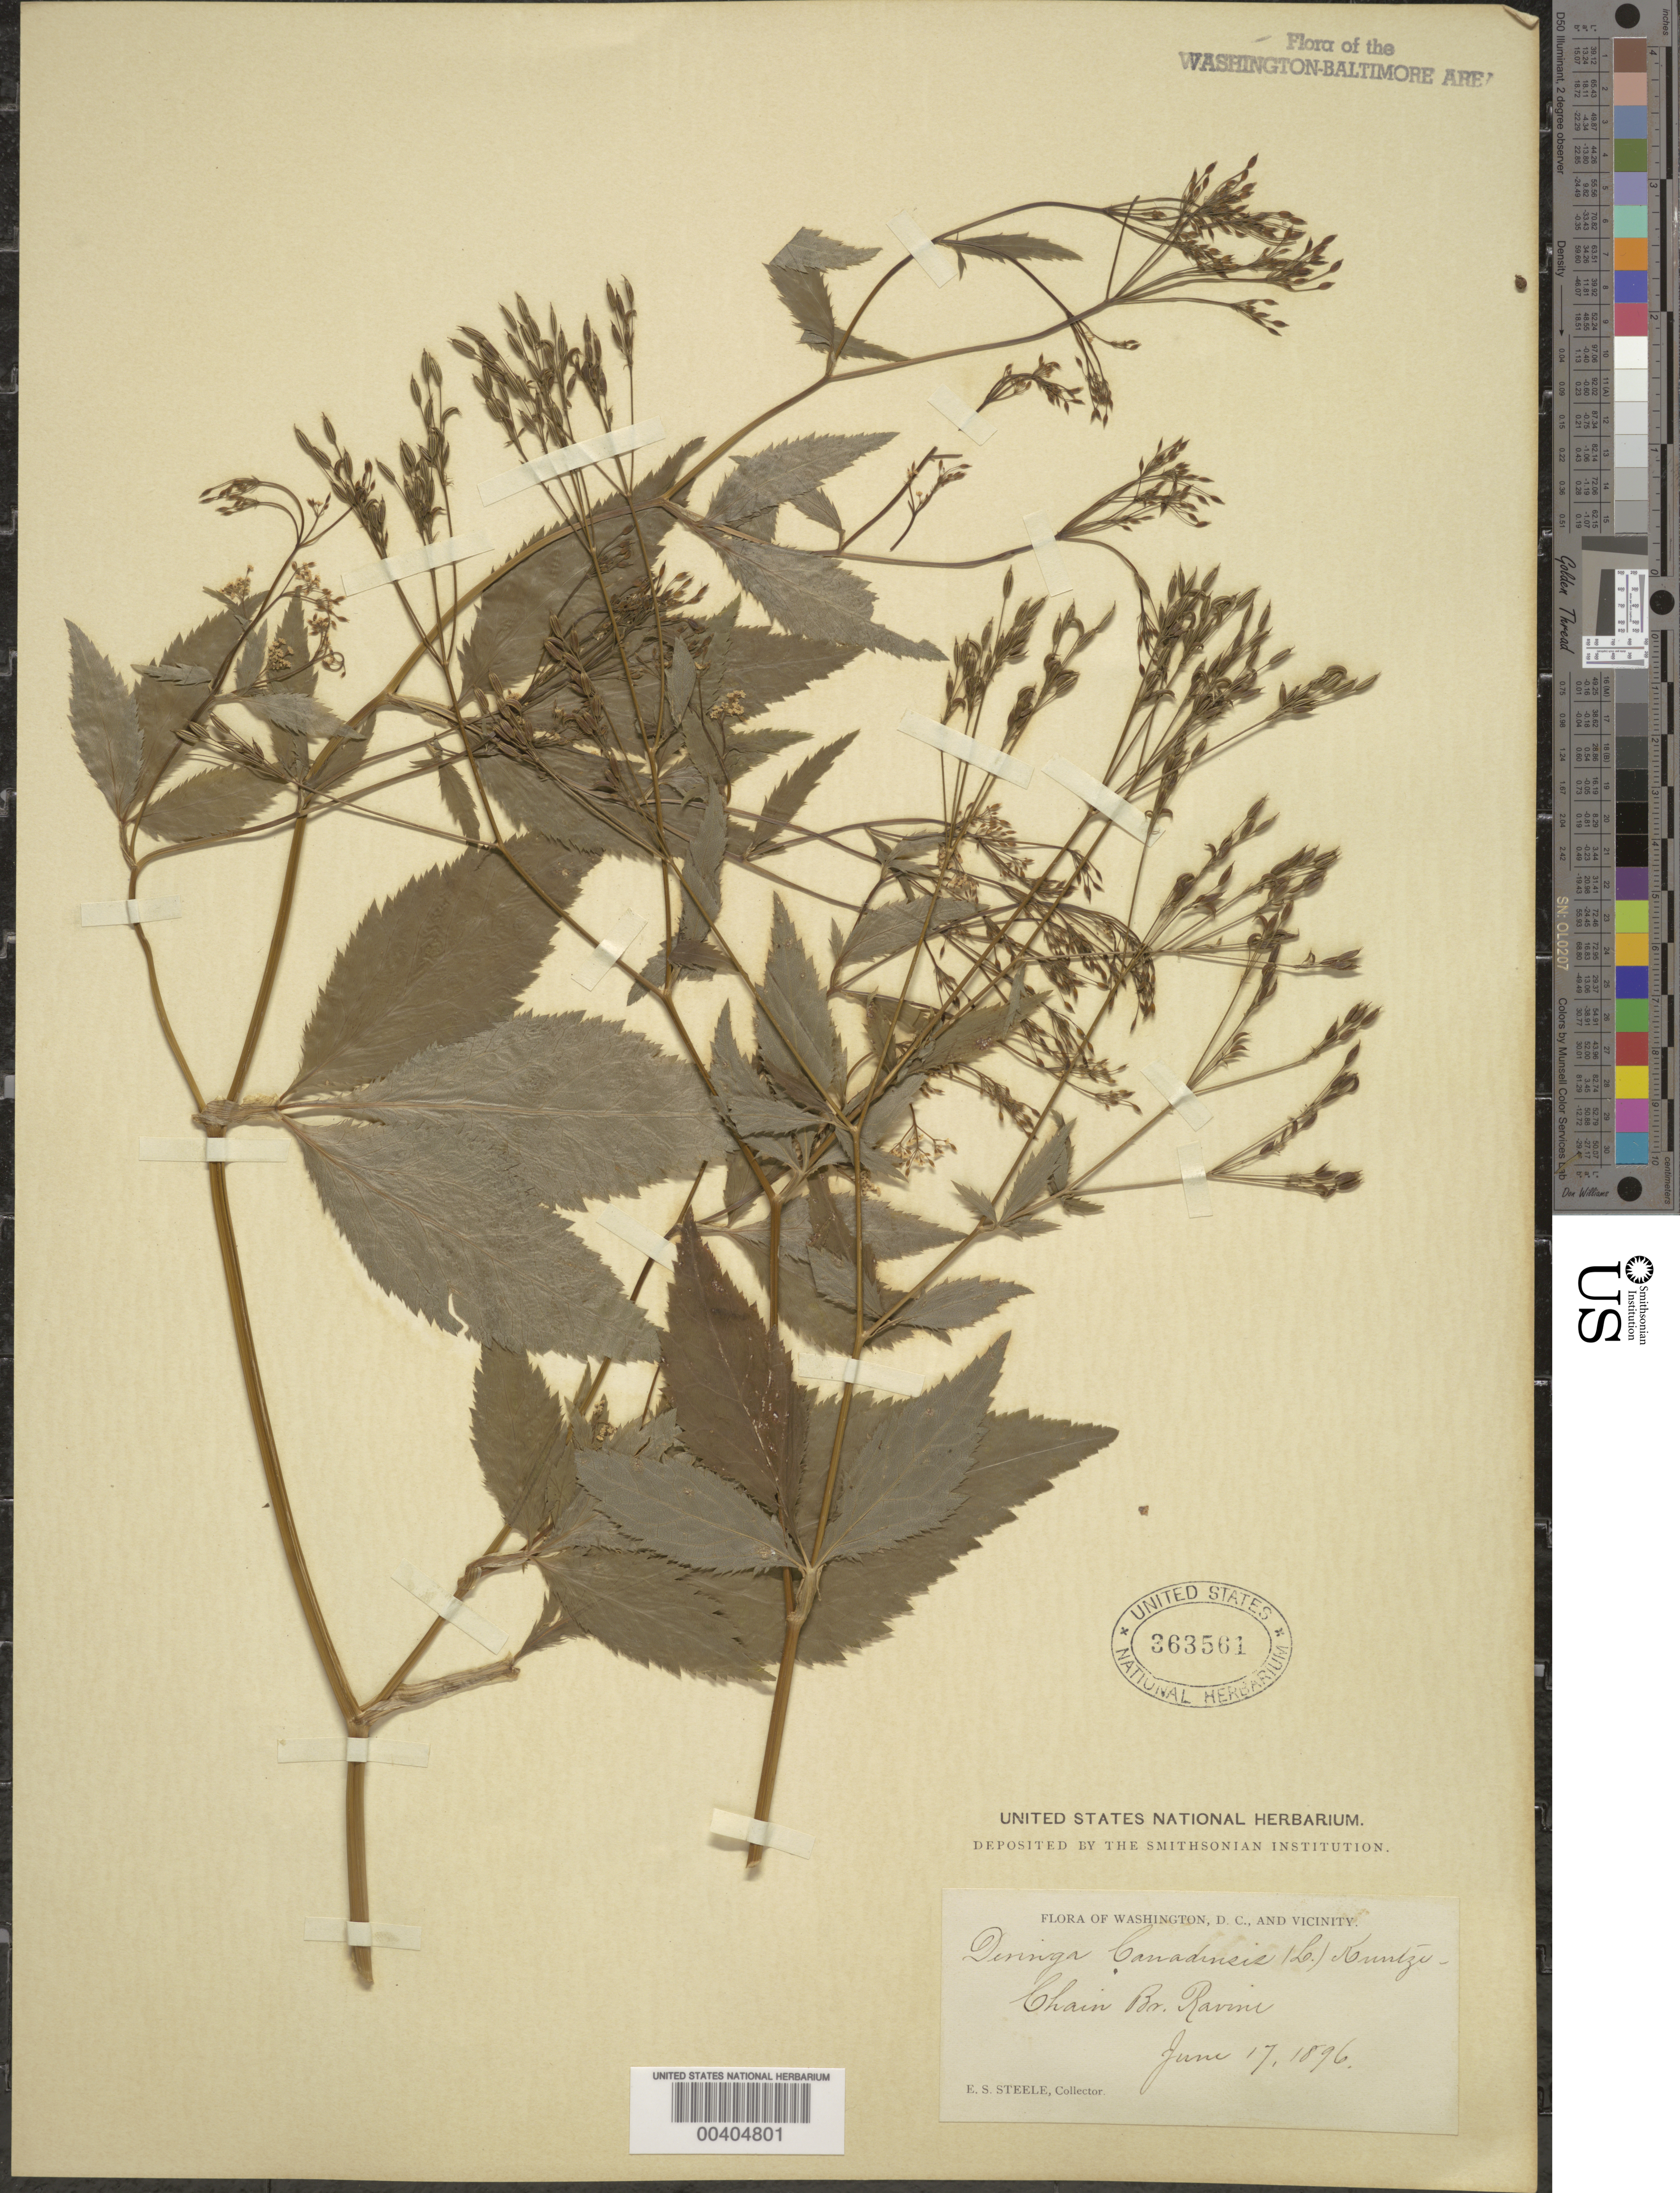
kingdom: Plantae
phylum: Tracheophyta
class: Magnoliopsida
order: Apiales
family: Apiaceae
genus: Cryptotaenia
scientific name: Cryptotaenia canadensis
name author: (L.) DC.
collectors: E. Steele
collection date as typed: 17 Jun 1896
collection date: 1896-06-17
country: United States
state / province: District of Columbia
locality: Chain Bridge Ravine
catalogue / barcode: US 363561